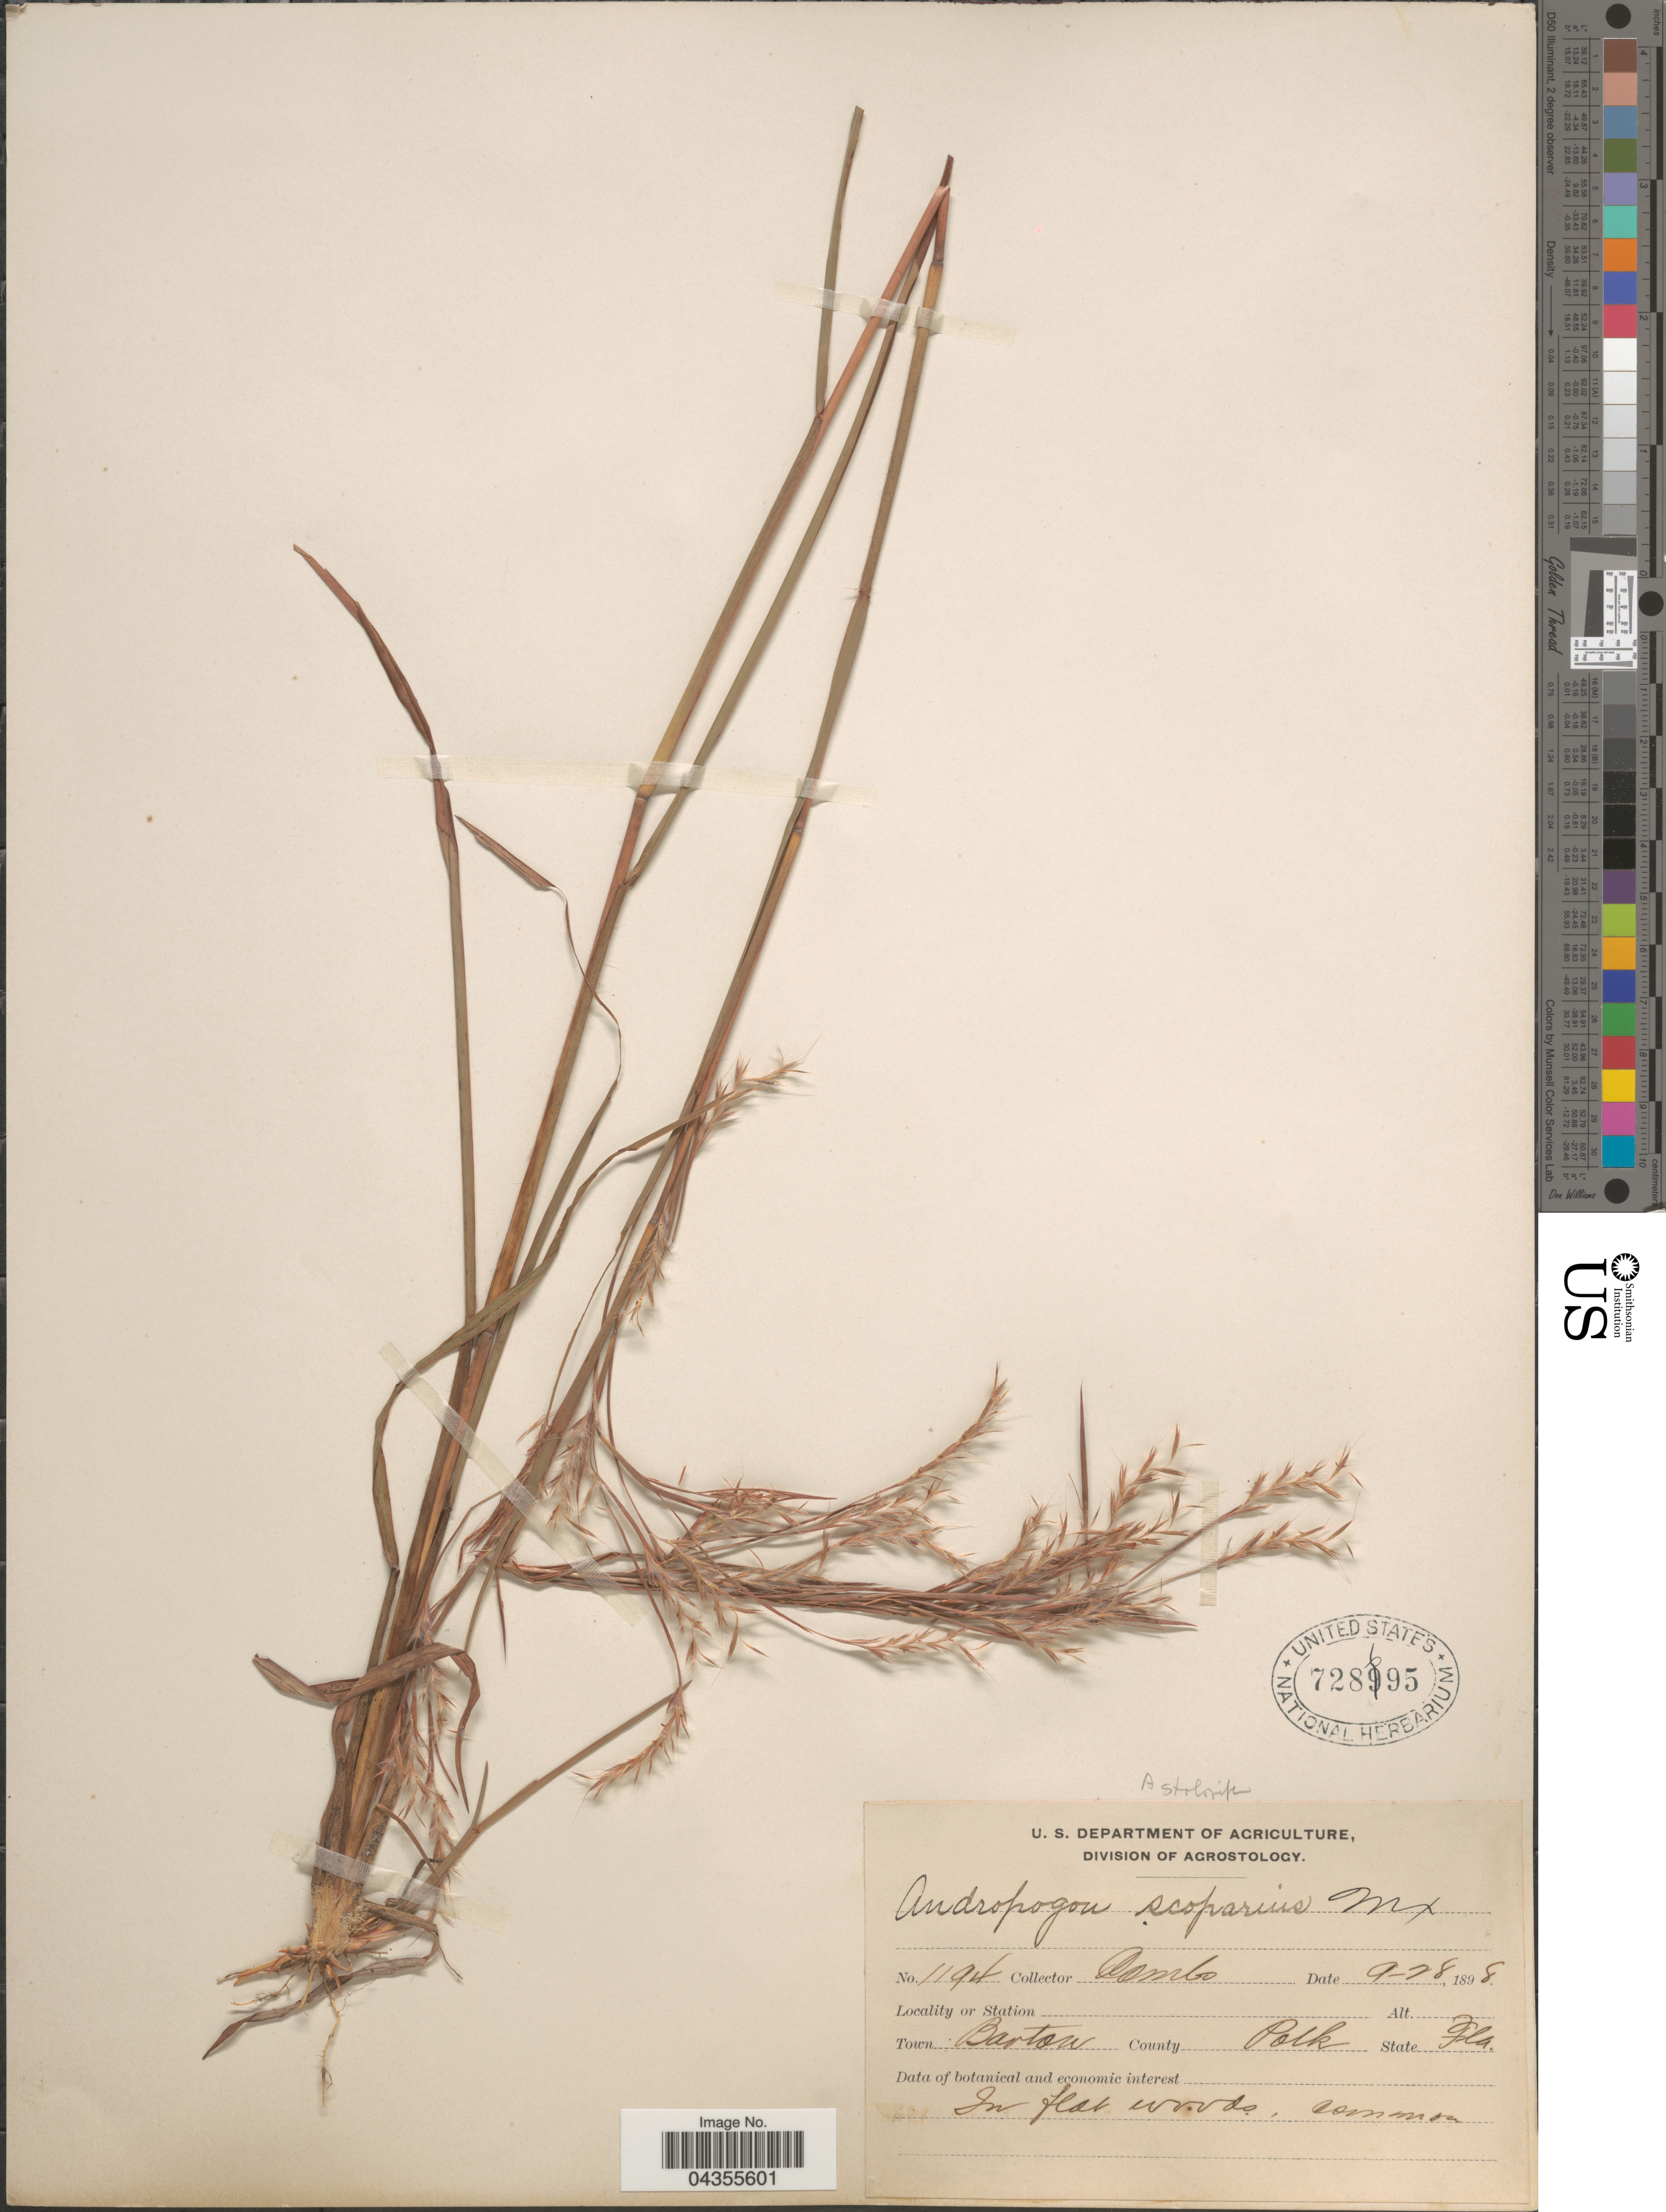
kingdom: Plantae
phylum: Tracheophyta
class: Liliopsida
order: Poales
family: Poaceae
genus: Schizachyrium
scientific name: Schizachyrium scoparium var. stoloniferum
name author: (Nash) Wipff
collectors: -. Combs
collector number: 1194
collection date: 1898-09-28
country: United States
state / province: Florida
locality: Town Barton. County Polk.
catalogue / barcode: US 728695